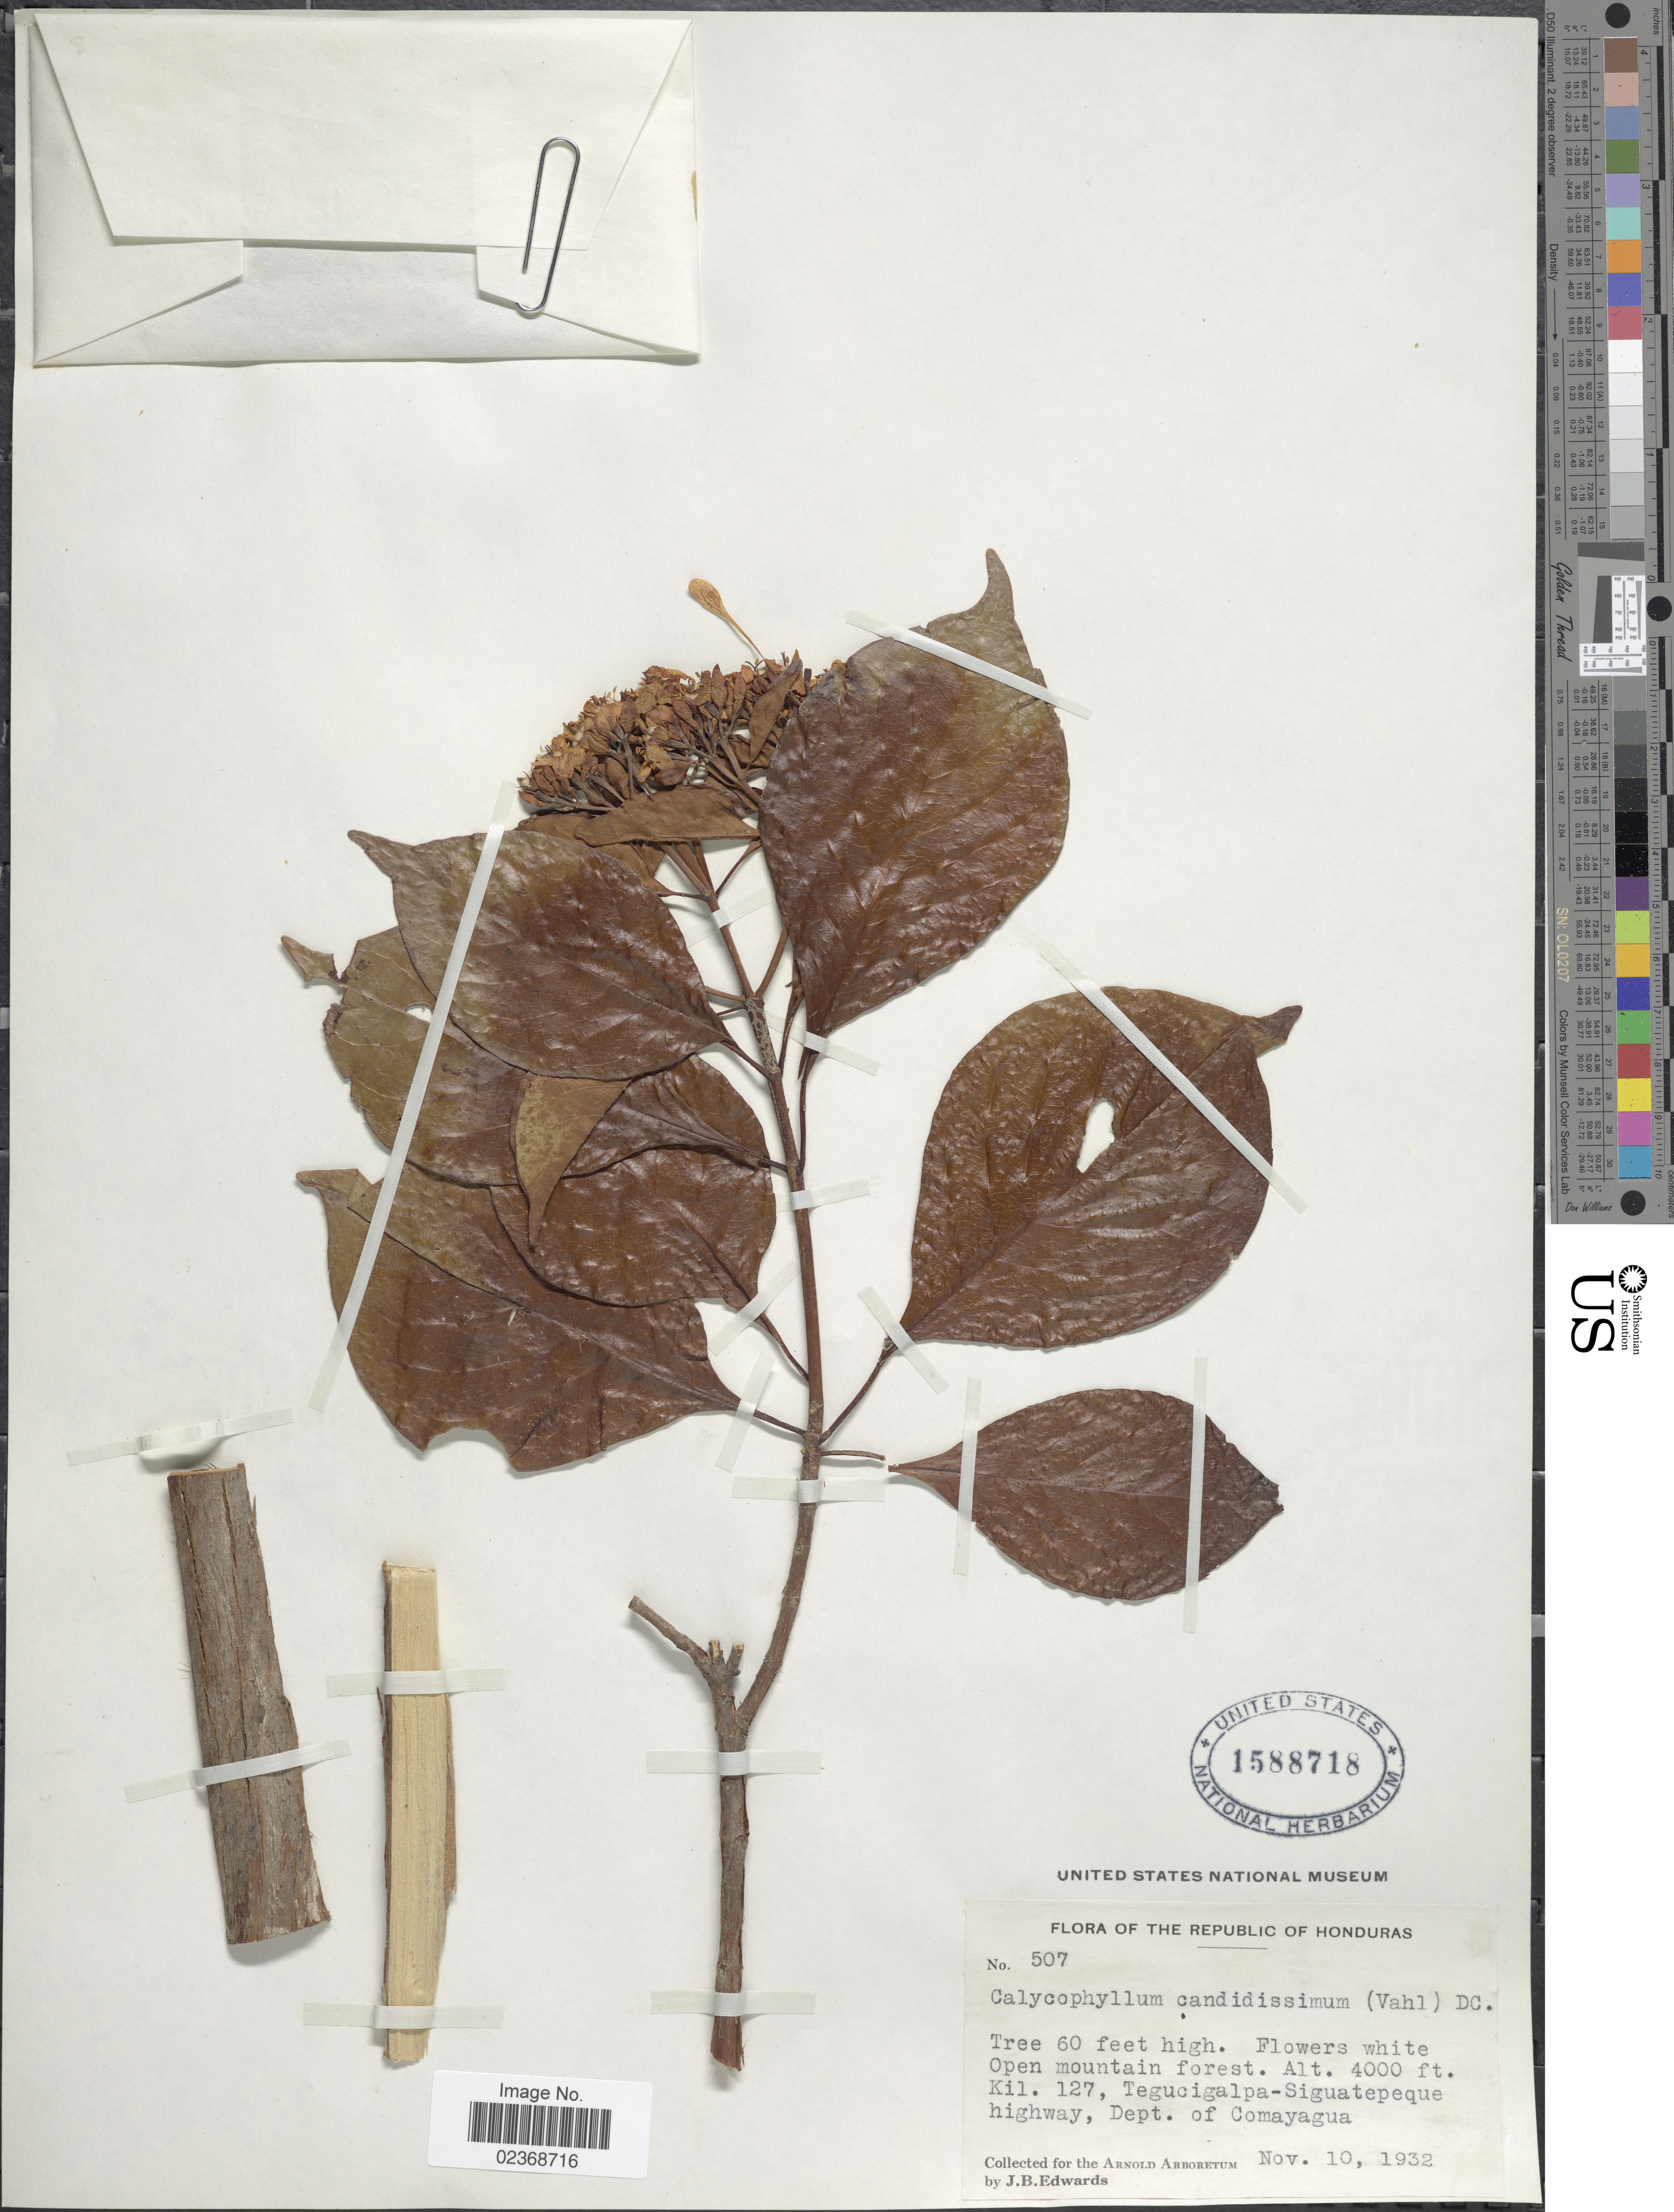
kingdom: Plantae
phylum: Tracheophyta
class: Magnoliopsida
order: Gentianales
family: Rubiaceae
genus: Calycophyllum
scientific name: Calycophyllum candidissimum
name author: (Vahl) DC.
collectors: J. B. Edwards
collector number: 507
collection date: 1932-11-10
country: Honduras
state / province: Comayagua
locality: Open mountain forest. Kil. 127, Tegucigalpa-Siguatepeque highway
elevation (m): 1219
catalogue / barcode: US 1588718